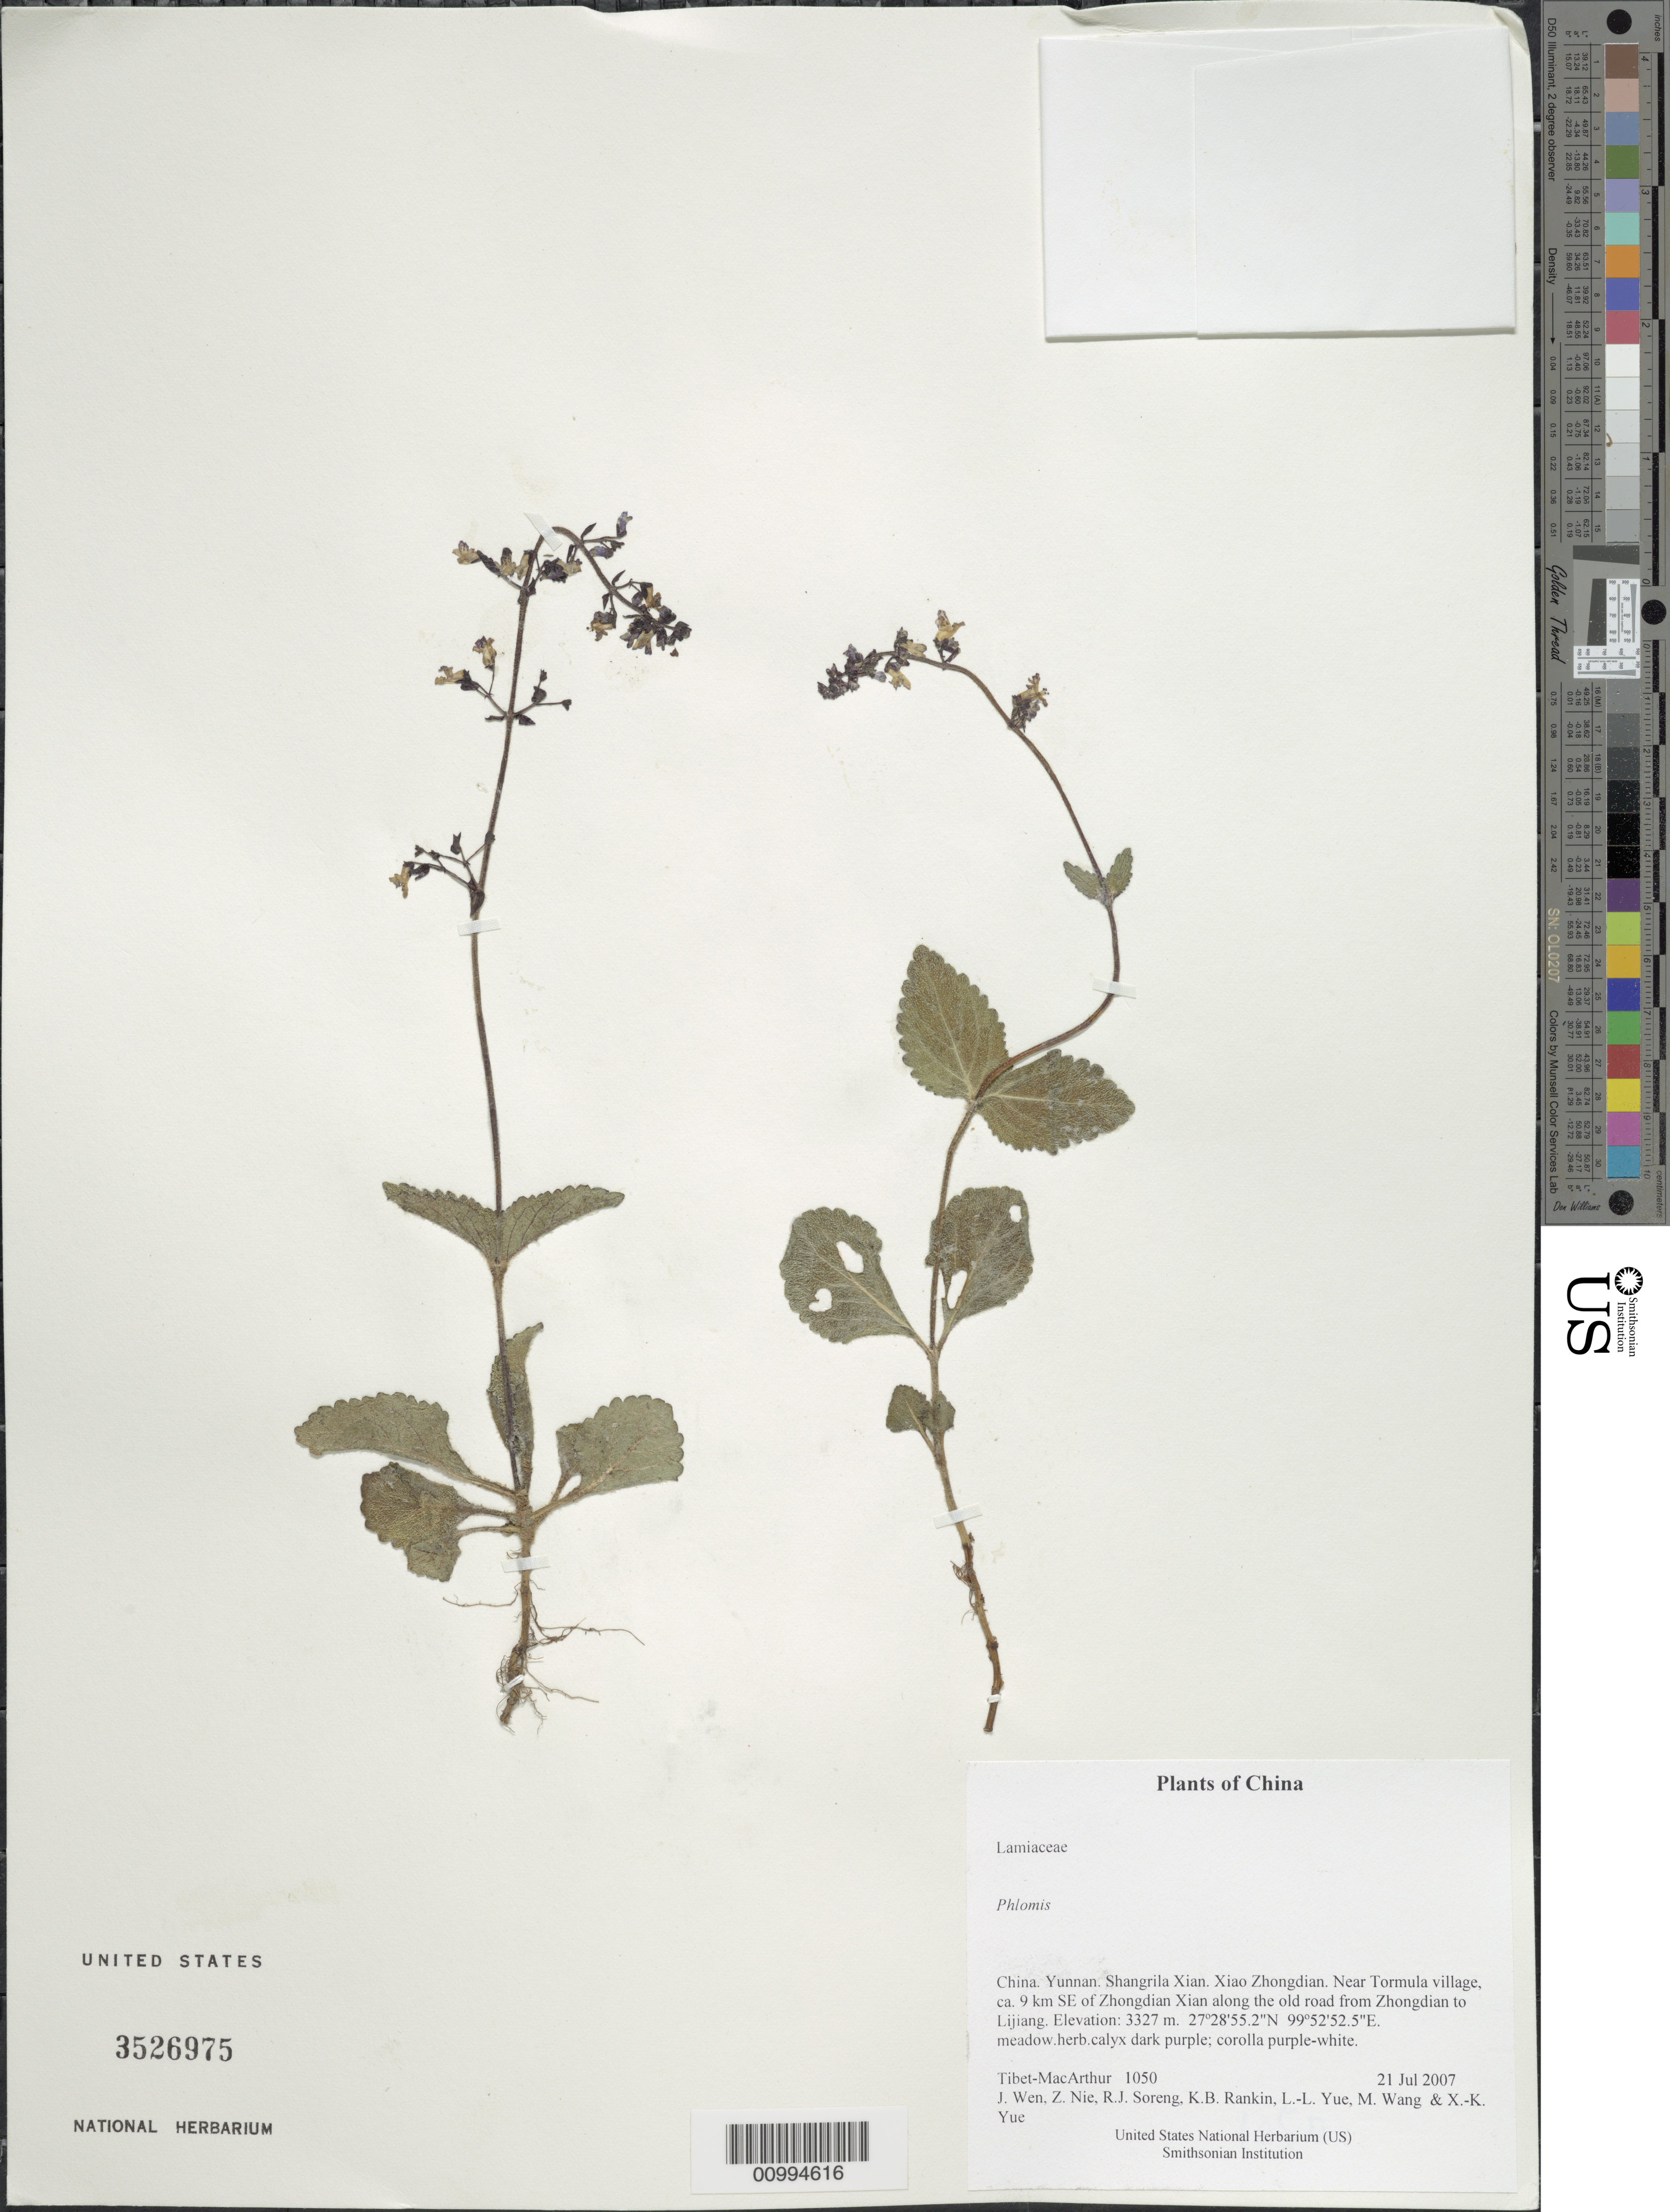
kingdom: Plantae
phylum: Tracheophyta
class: Magnoliopsida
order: Lamiales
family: Lamiaceae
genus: Phlomis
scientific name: Phlomis sp.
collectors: Tibet-MacArthur, J. Wen, Z. Nie, R. J. Soreng, K. Rankin, L. Yue, M. Wang & X. Yue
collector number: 1050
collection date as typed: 21 Jul 2007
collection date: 2007-07-21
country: China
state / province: Yunnan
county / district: Shangrila Xian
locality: Xiao Zhongdian. Near Tormula village, ca. 9 km SE of Zhongdian Xian along the old road from Zhongdian to Lijiang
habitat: meadow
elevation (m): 3327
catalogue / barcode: US 3526975